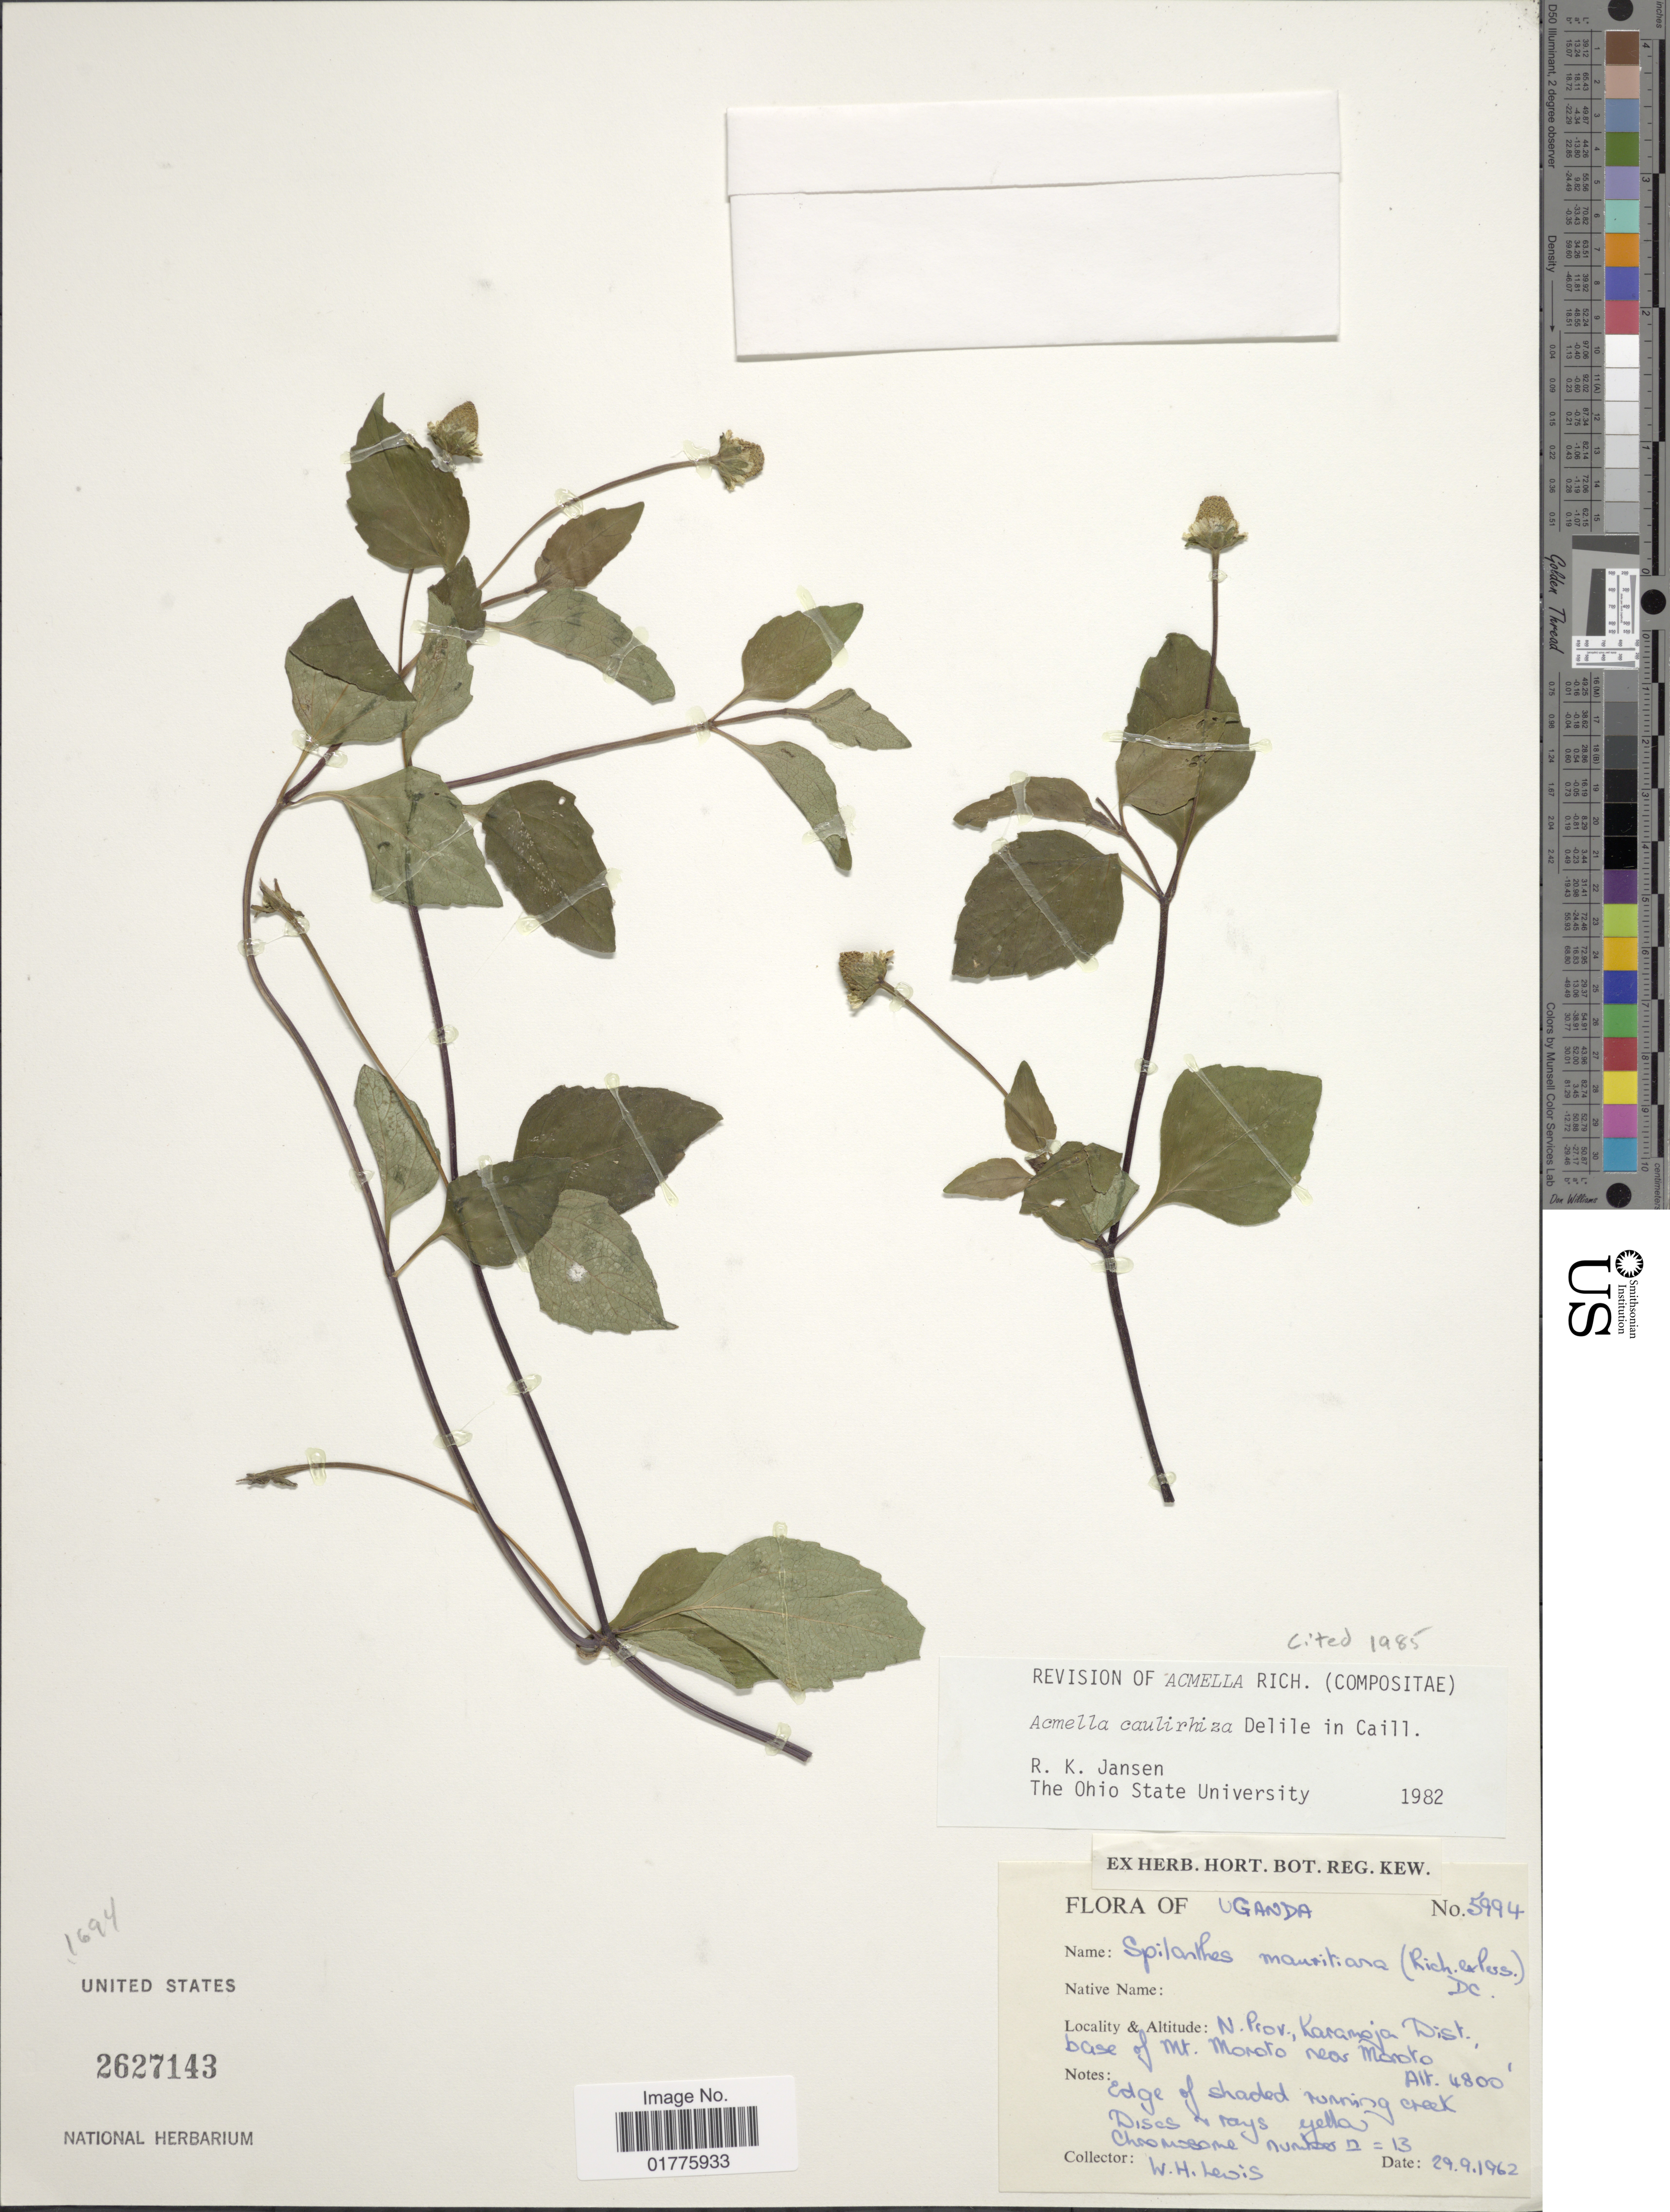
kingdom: Plantae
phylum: Tracheophyta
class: Magnoliopsida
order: Asterales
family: Asteraceae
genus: Acmella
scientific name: Acmella caulirhiza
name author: Delile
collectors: W. H. Lewis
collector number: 59944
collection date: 1962-09-29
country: Uganda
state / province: Northern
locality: N. Prov., Karampja Dist. base of Mt. Moroto near Maroto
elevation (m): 1463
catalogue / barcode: US 2627143